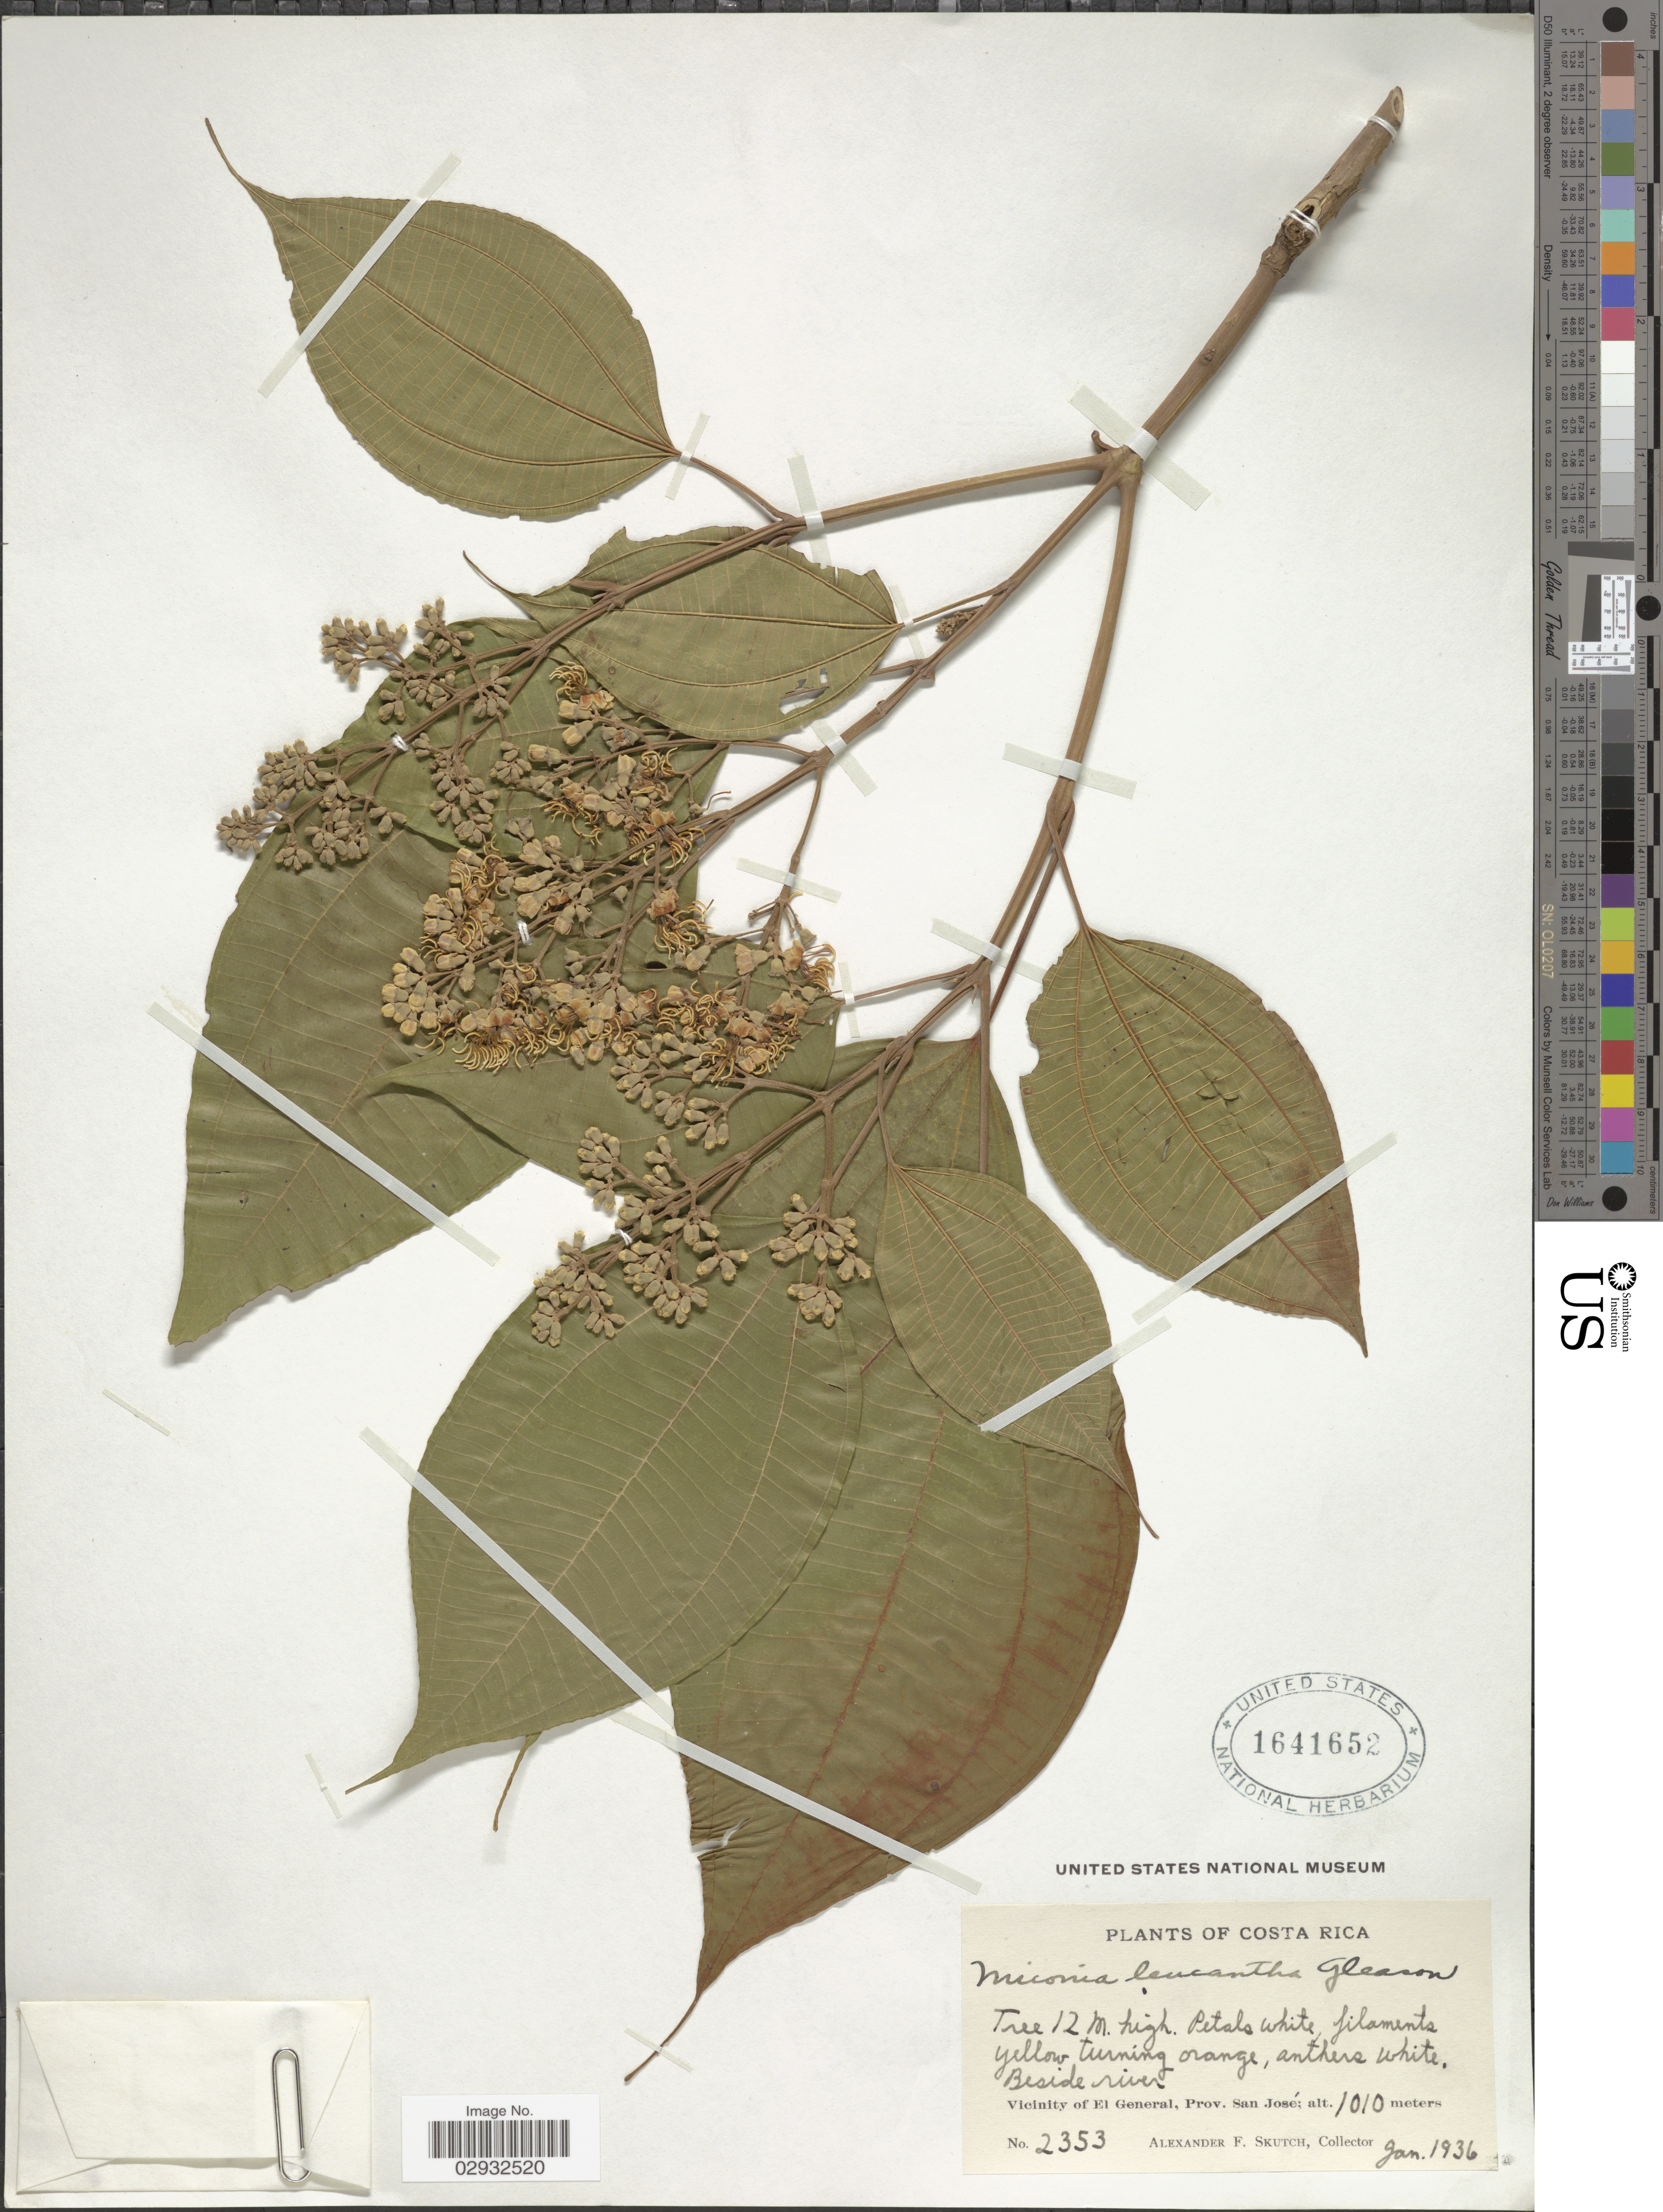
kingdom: Plantae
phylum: Tracheophyta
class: Magnoliopsida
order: Myrtales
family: Melastomataceae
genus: Miconia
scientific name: Miconia donaeana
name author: Naudin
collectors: A. F. Skutch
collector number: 2353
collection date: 1936-01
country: Costa Rica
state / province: San José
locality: Vicinity of El General.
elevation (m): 1010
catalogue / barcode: US 1641652